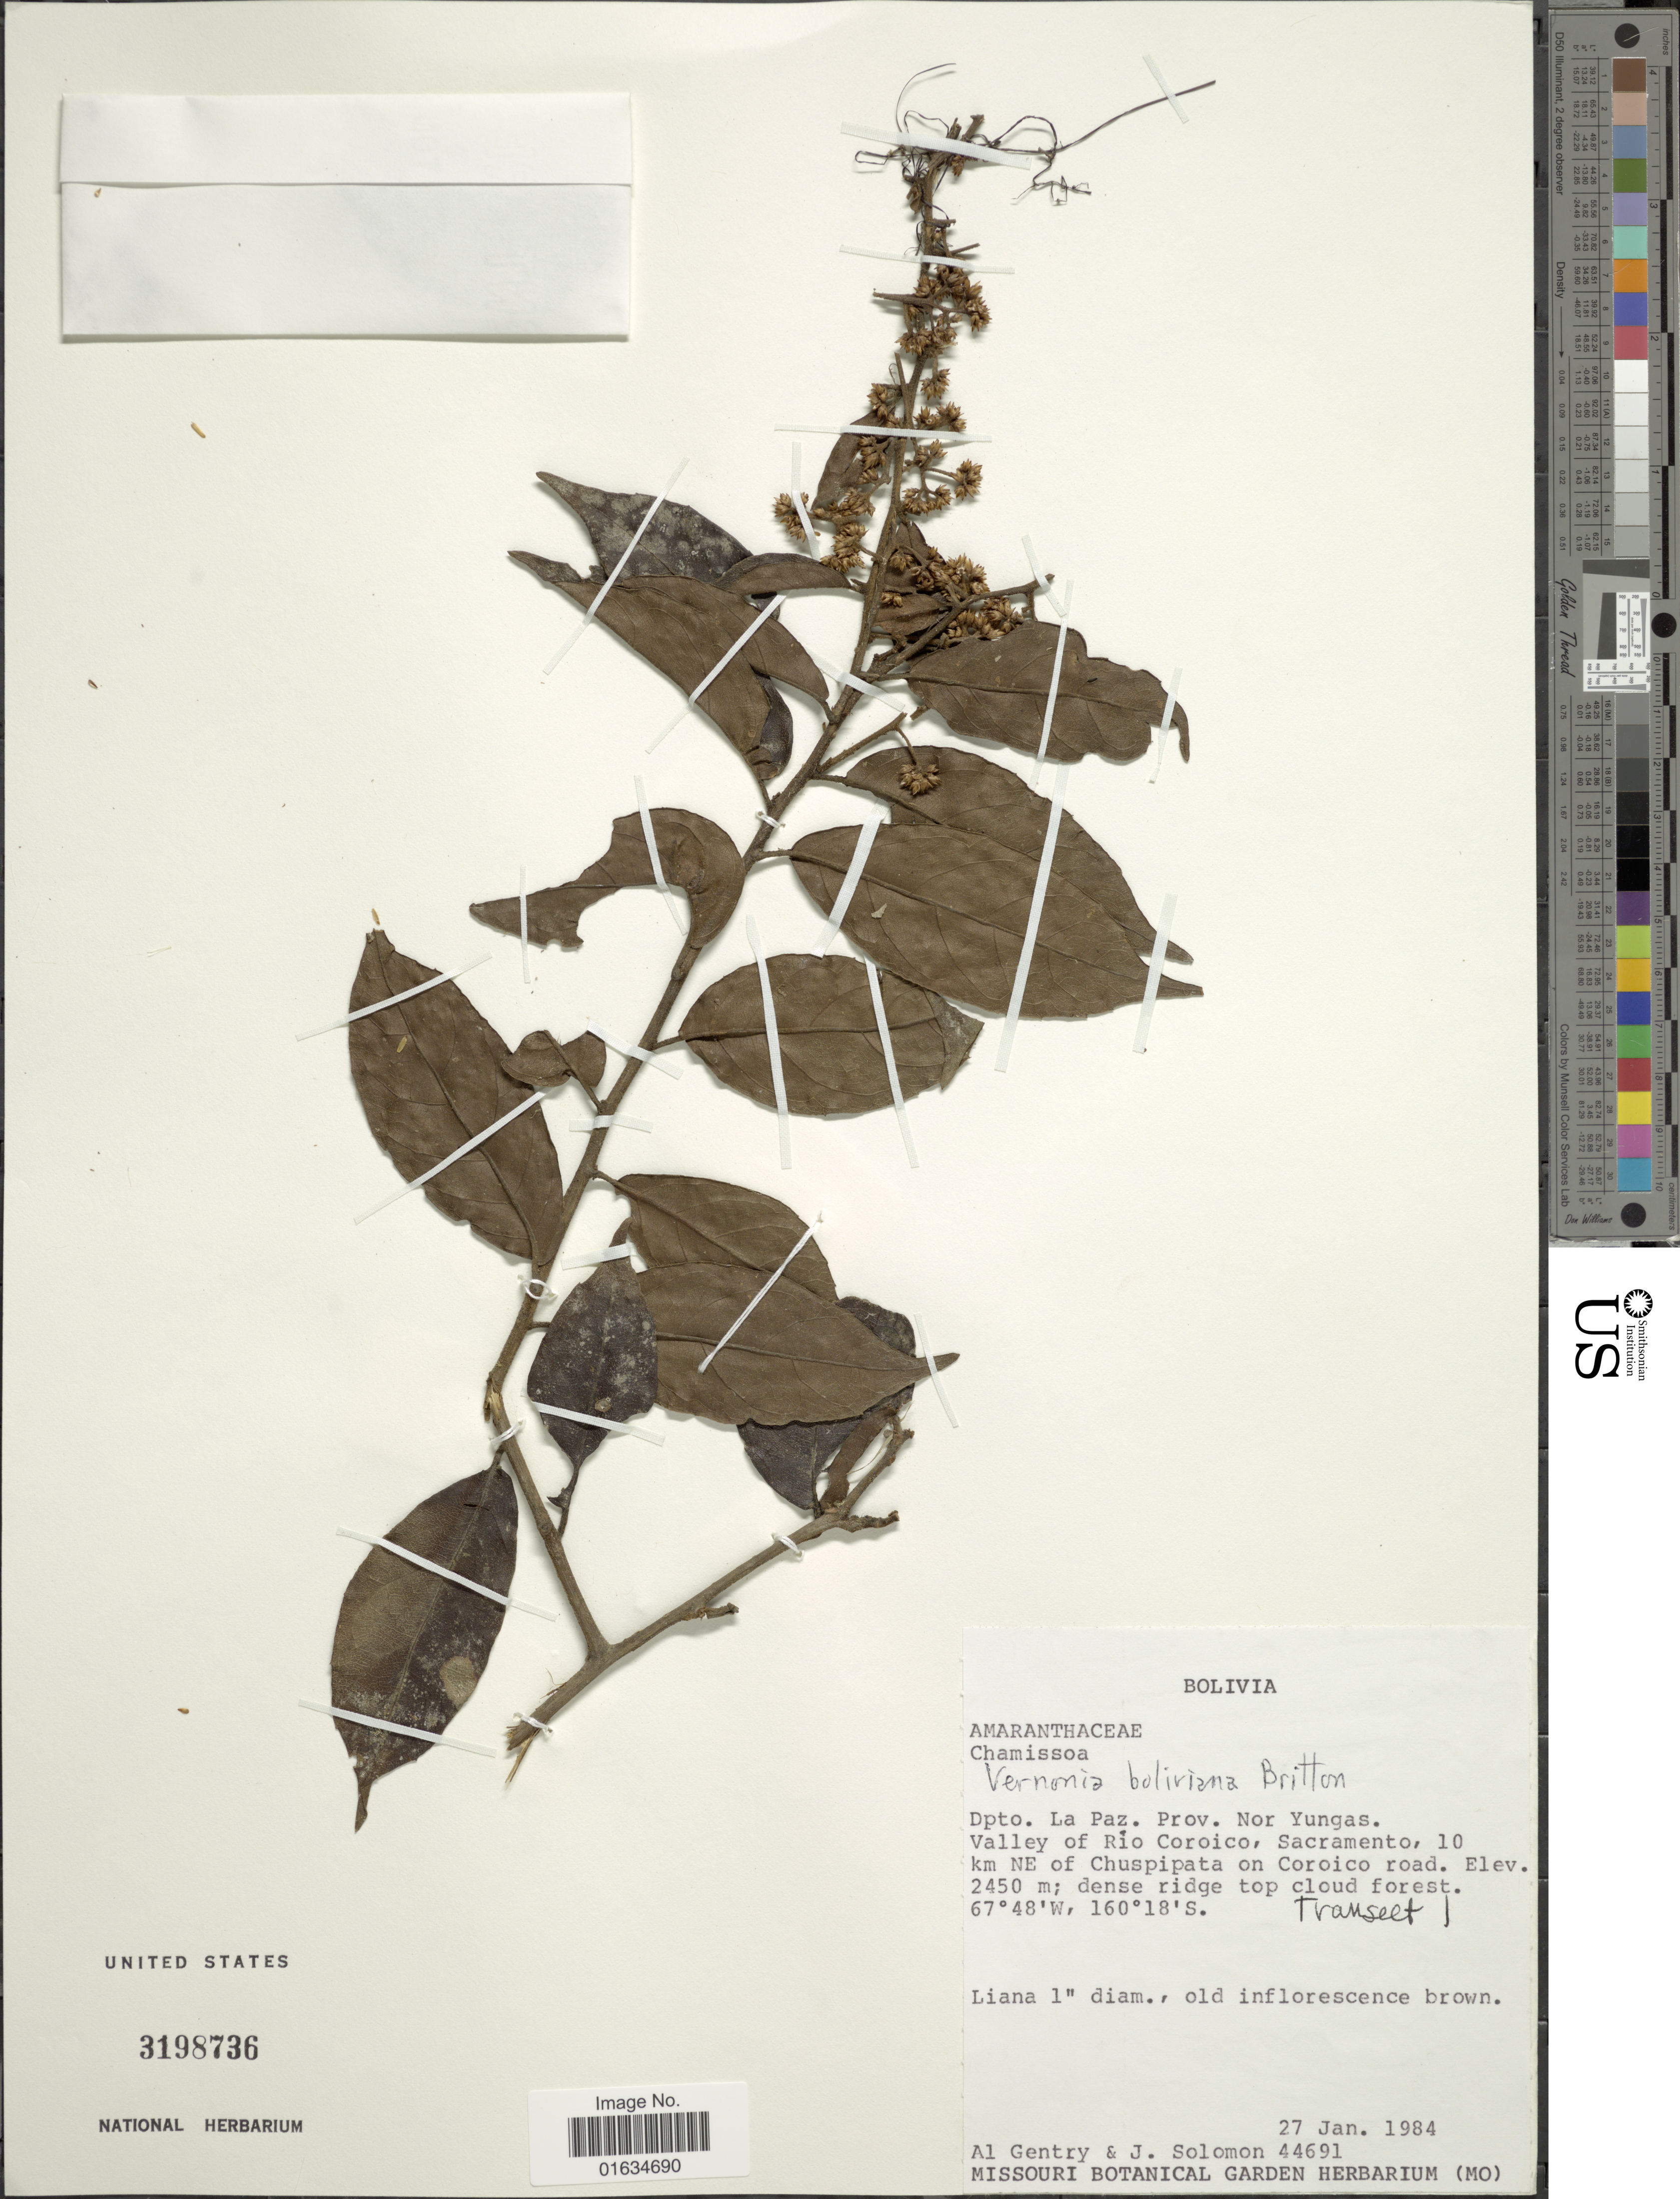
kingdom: Plantae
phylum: Tracheophyta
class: Magnoliopsida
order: Asterales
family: Asteraceae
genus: Critoniopsis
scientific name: Critoniopsis boliviana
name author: (Britton) H. Rob.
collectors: A. H. Gentry & J. Solomon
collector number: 44691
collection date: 1984-01-27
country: Bolivia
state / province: La Paz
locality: Prov. Nor Yungas, valley of Rio Coroico, Sacramento, 10 km NE of Chusipata onC Coroico road.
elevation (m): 2450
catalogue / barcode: US 3198736